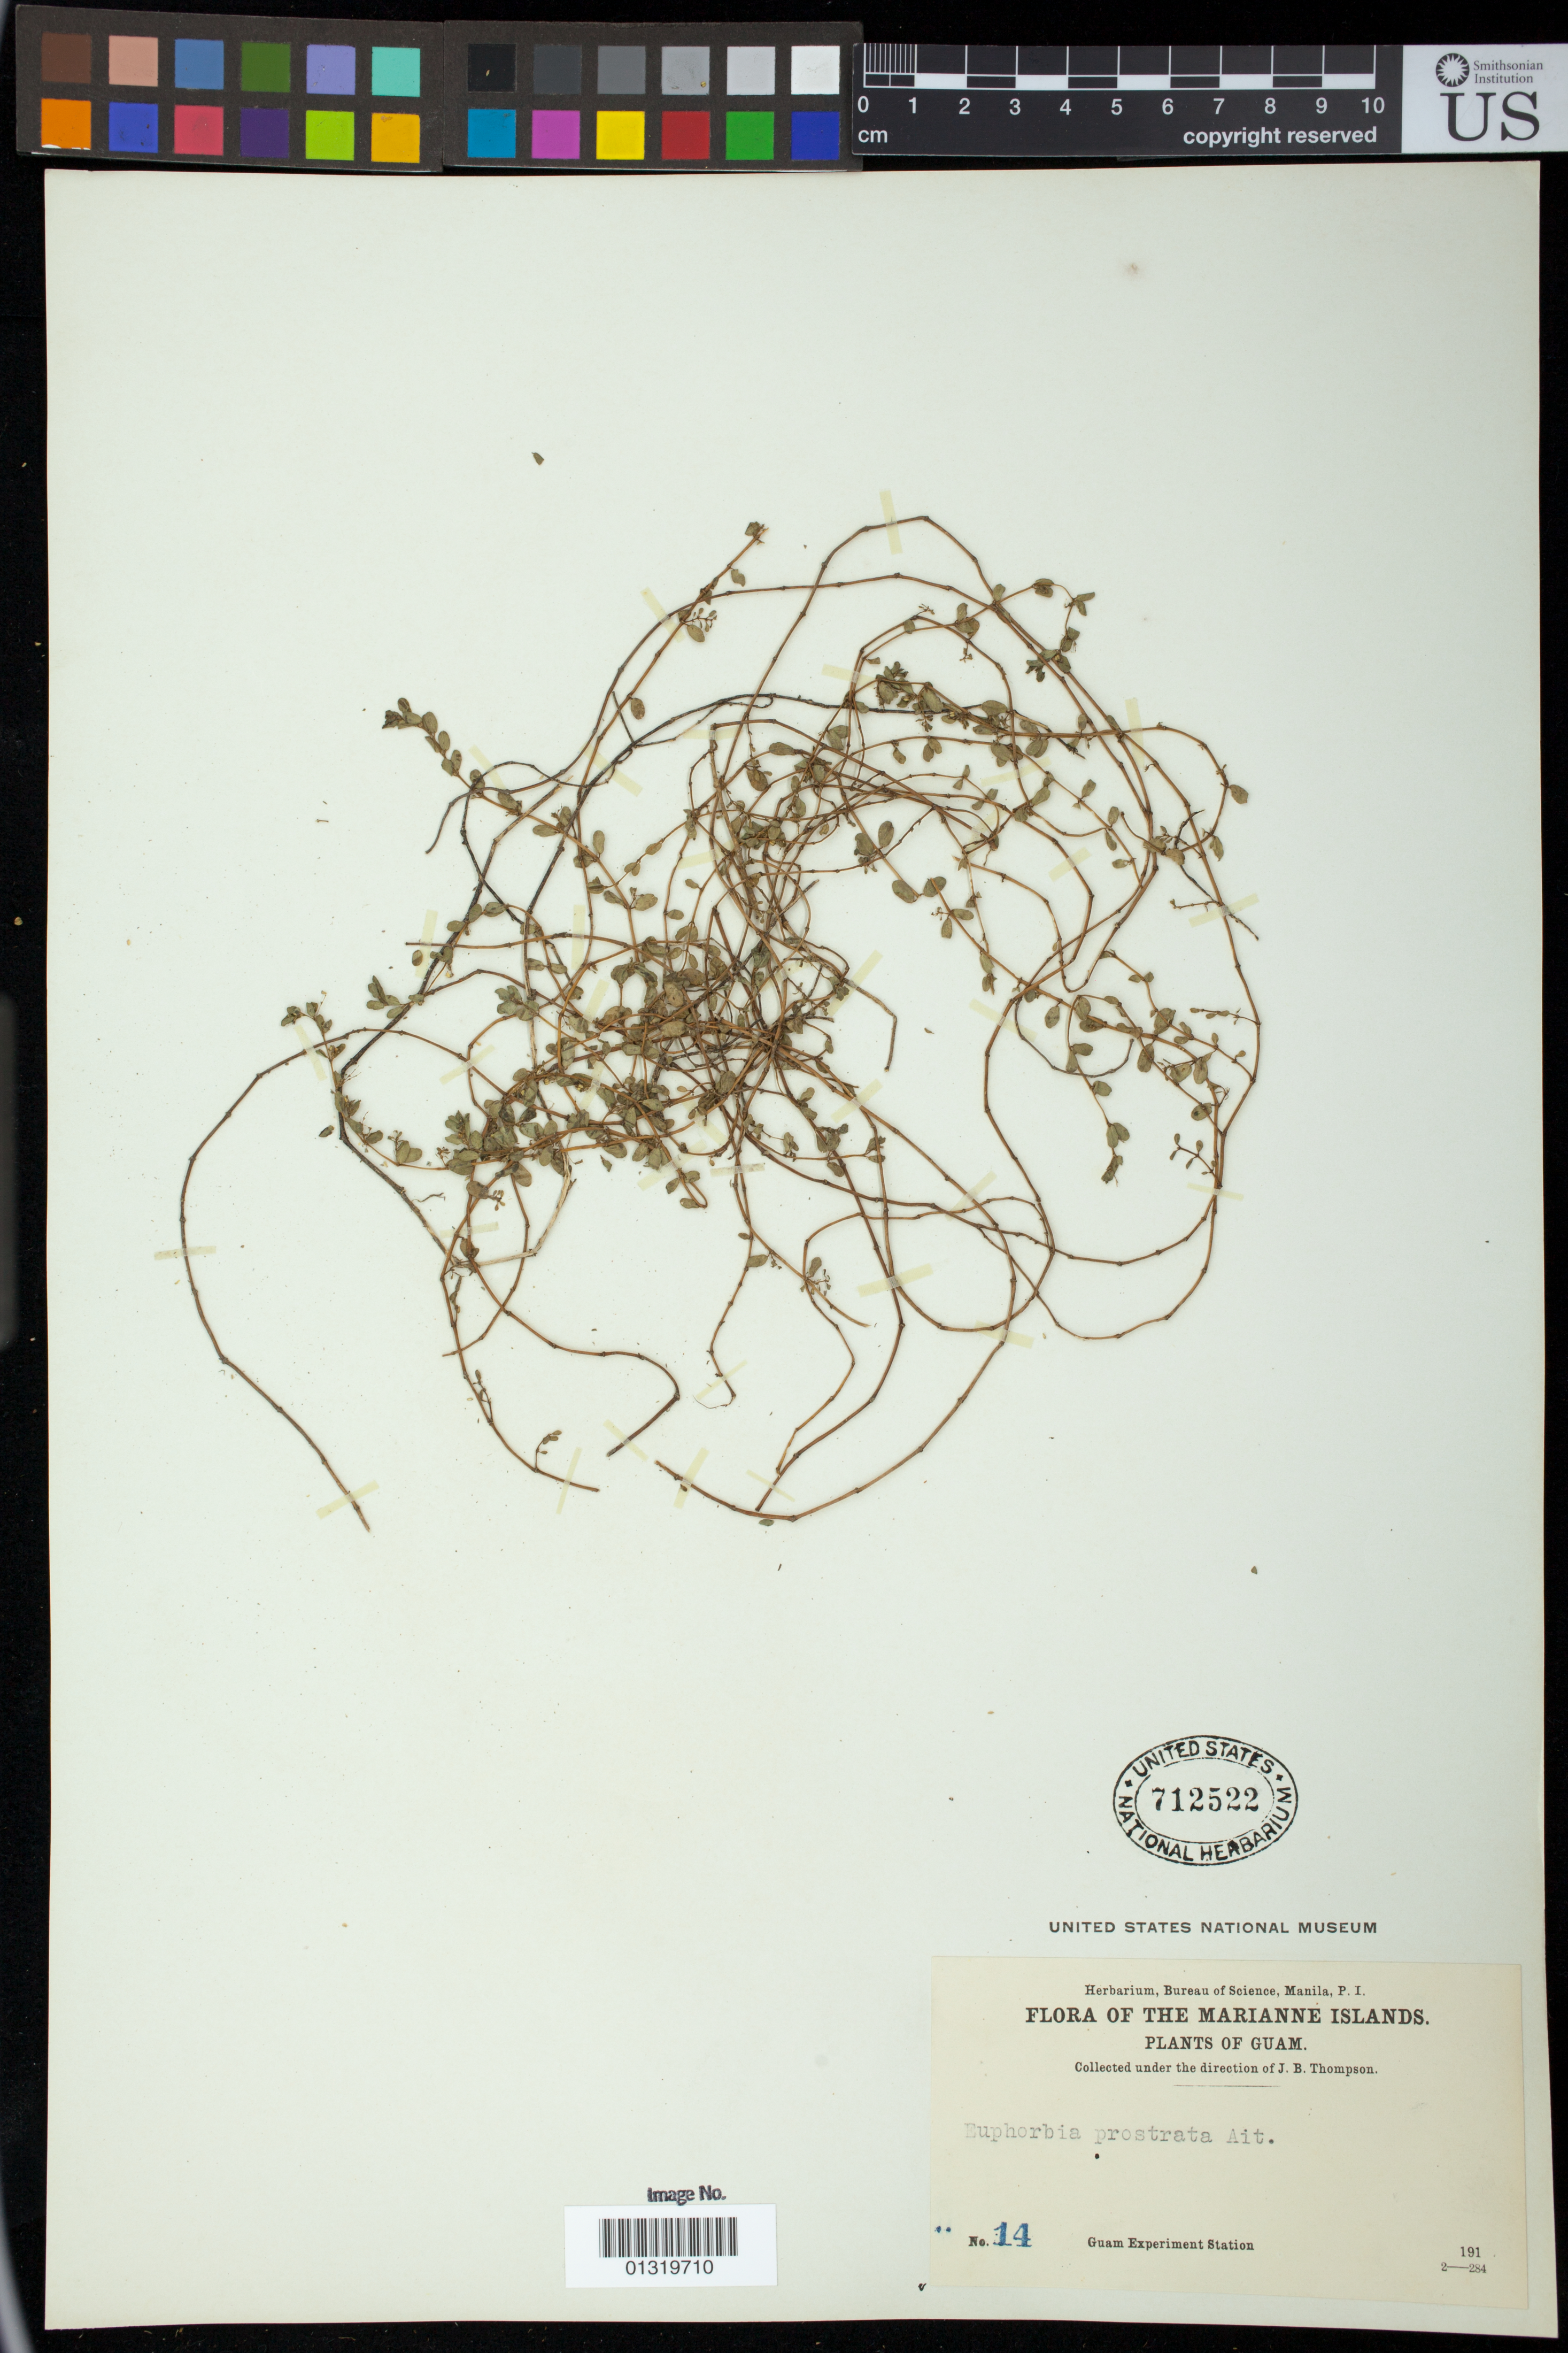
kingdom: Plantae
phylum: Tracheophyta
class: Magnoliopsida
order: Malpighiales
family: Euphorbiaceae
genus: Euphorbia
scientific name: Euphorbia prostrata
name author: Aiton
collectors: Guam Exp. Sta.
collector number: Bur. Sci. 14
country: Guam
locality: Guam Experiment Station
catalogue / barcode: US 712522